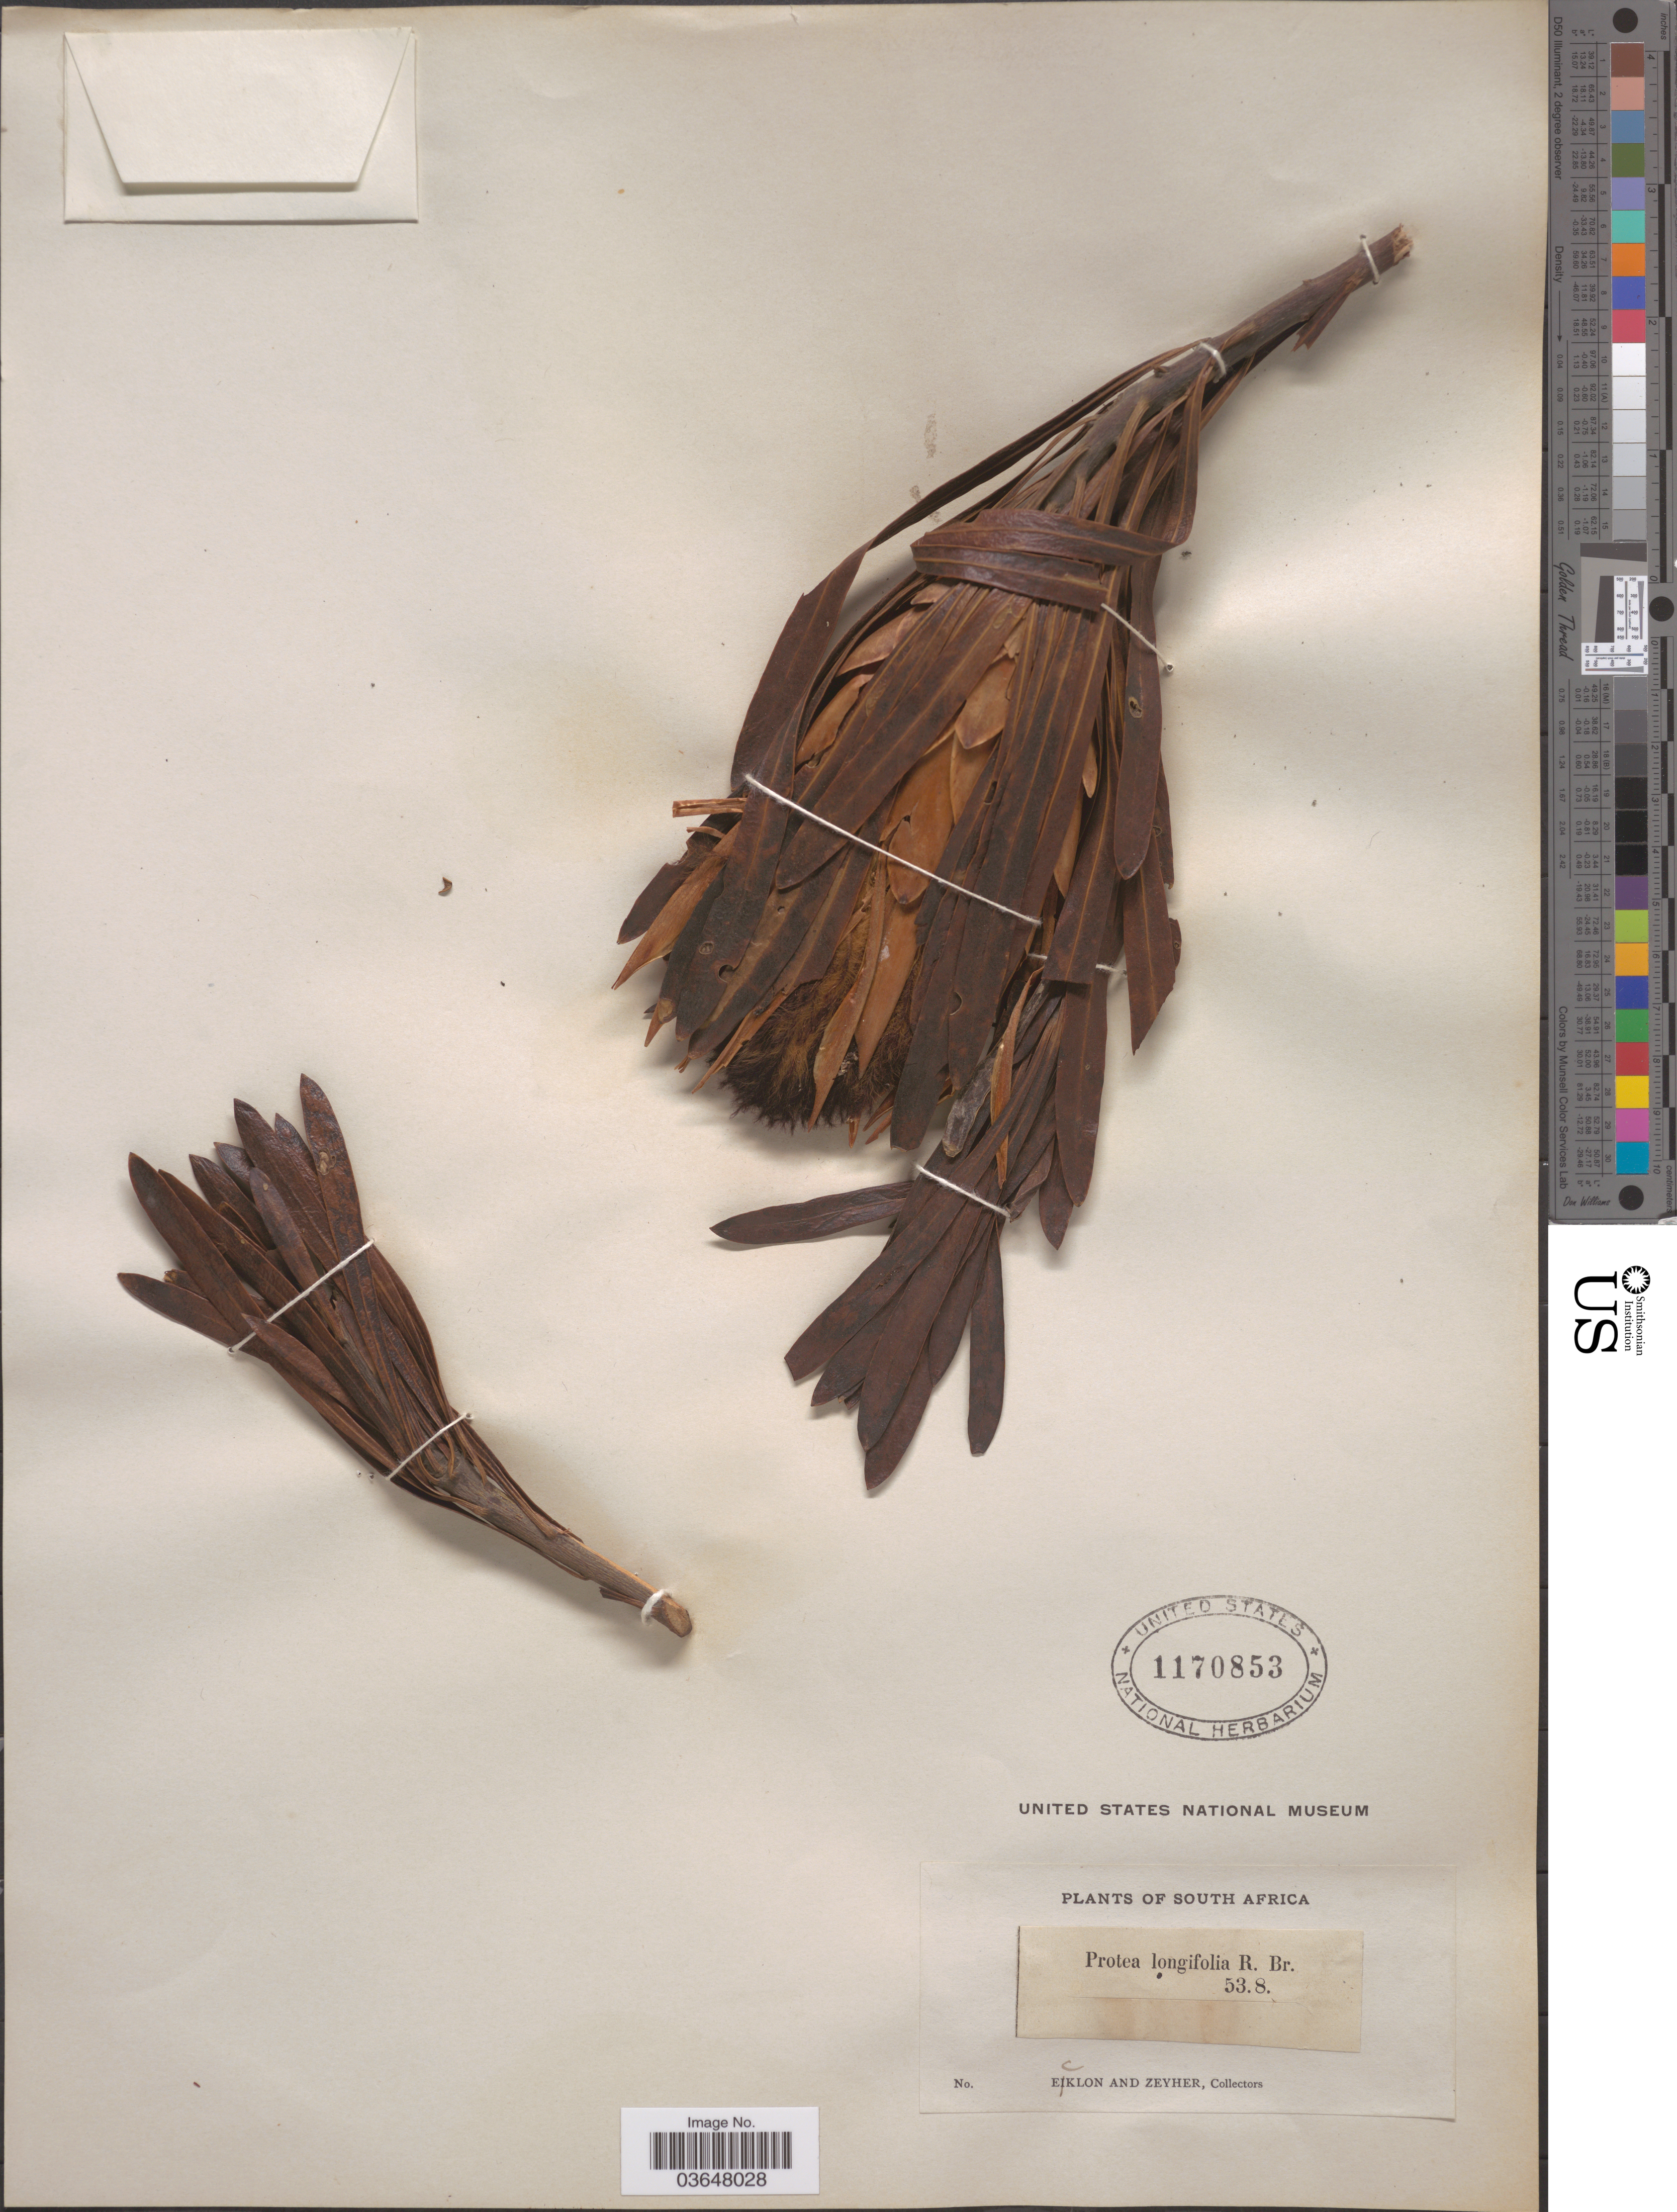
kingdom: Plantae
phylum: Tracheophyta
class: Magnoliopsida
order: Proteales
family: Proteaceae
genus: Protea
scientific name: Protea longifolia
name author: Andrews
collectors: -. Ecklon & -. Zeyher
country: South Africa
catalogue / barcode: US 1170853